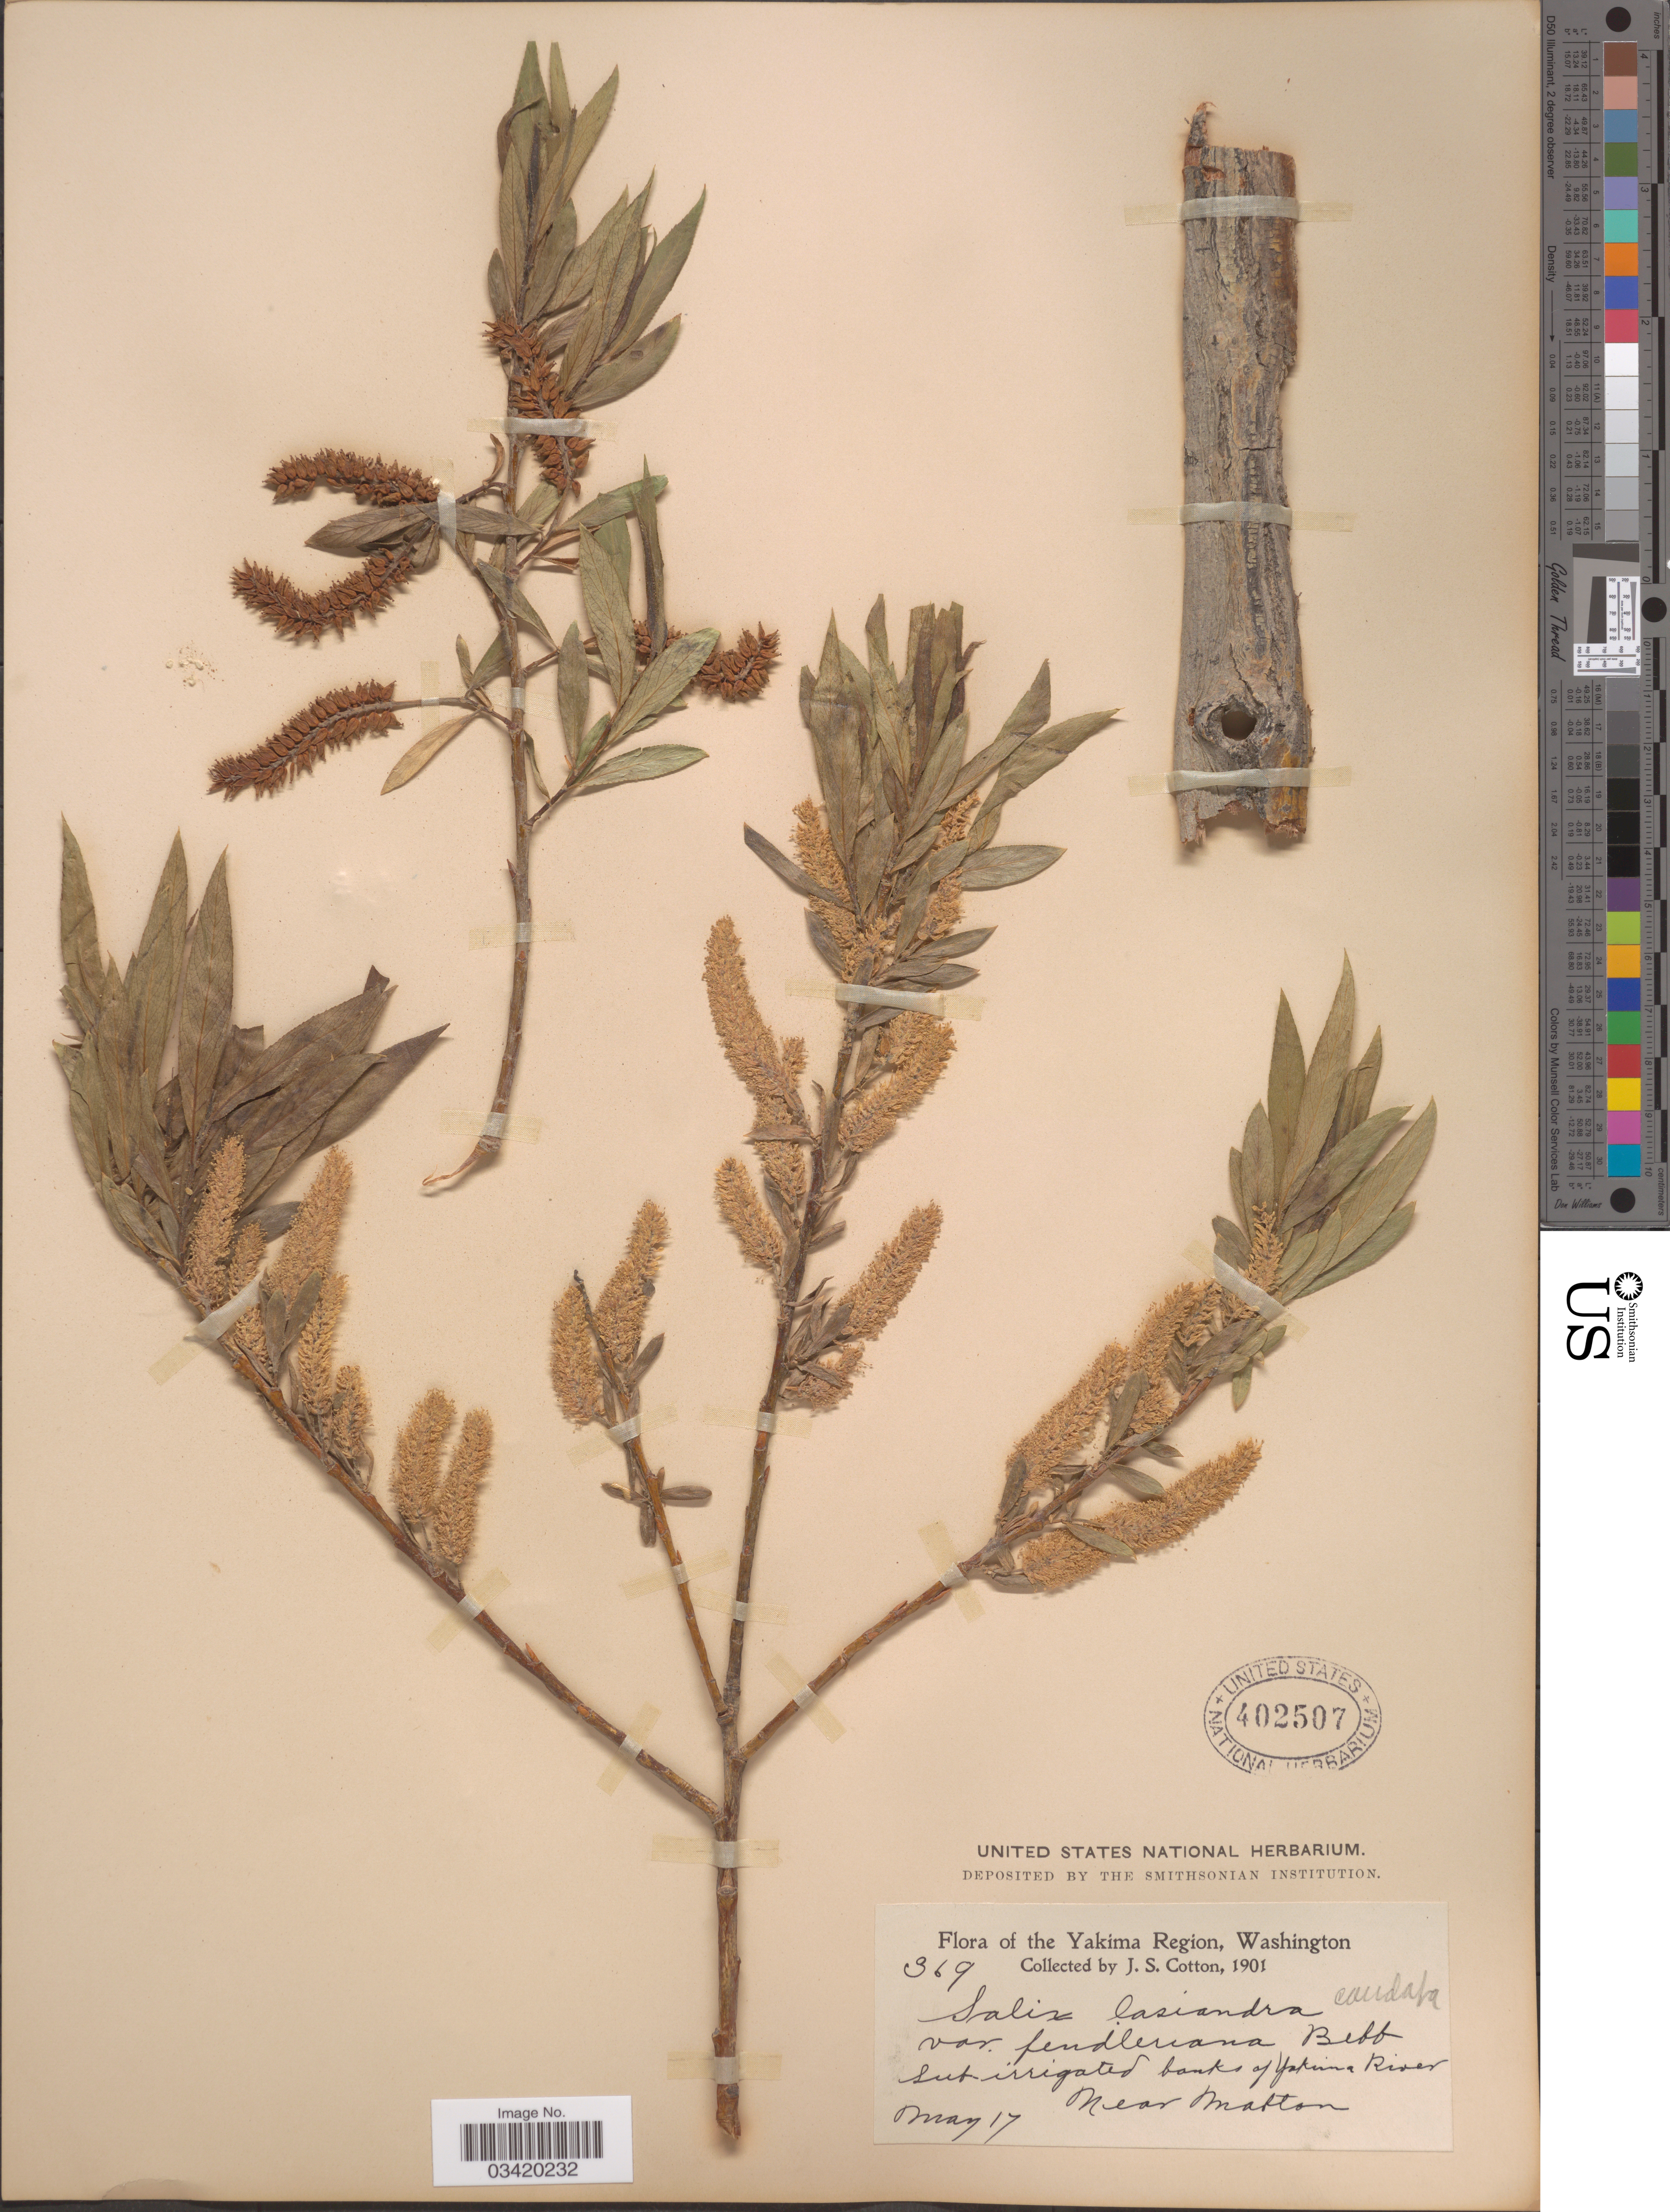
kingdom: Plantae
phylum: Tracheophyta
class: Magnoliopsida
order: Malpighiales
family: Salicaceae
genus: Salix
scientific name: Salix fendleriana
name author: Andersson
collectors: J. S. Cotton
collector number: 369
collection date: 1901-05-17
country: United States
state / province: Washington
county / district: Yakima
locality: Yakima Region. Sub-irrigated banks of Yakima River. Near Mabton.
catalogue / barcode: US 402507